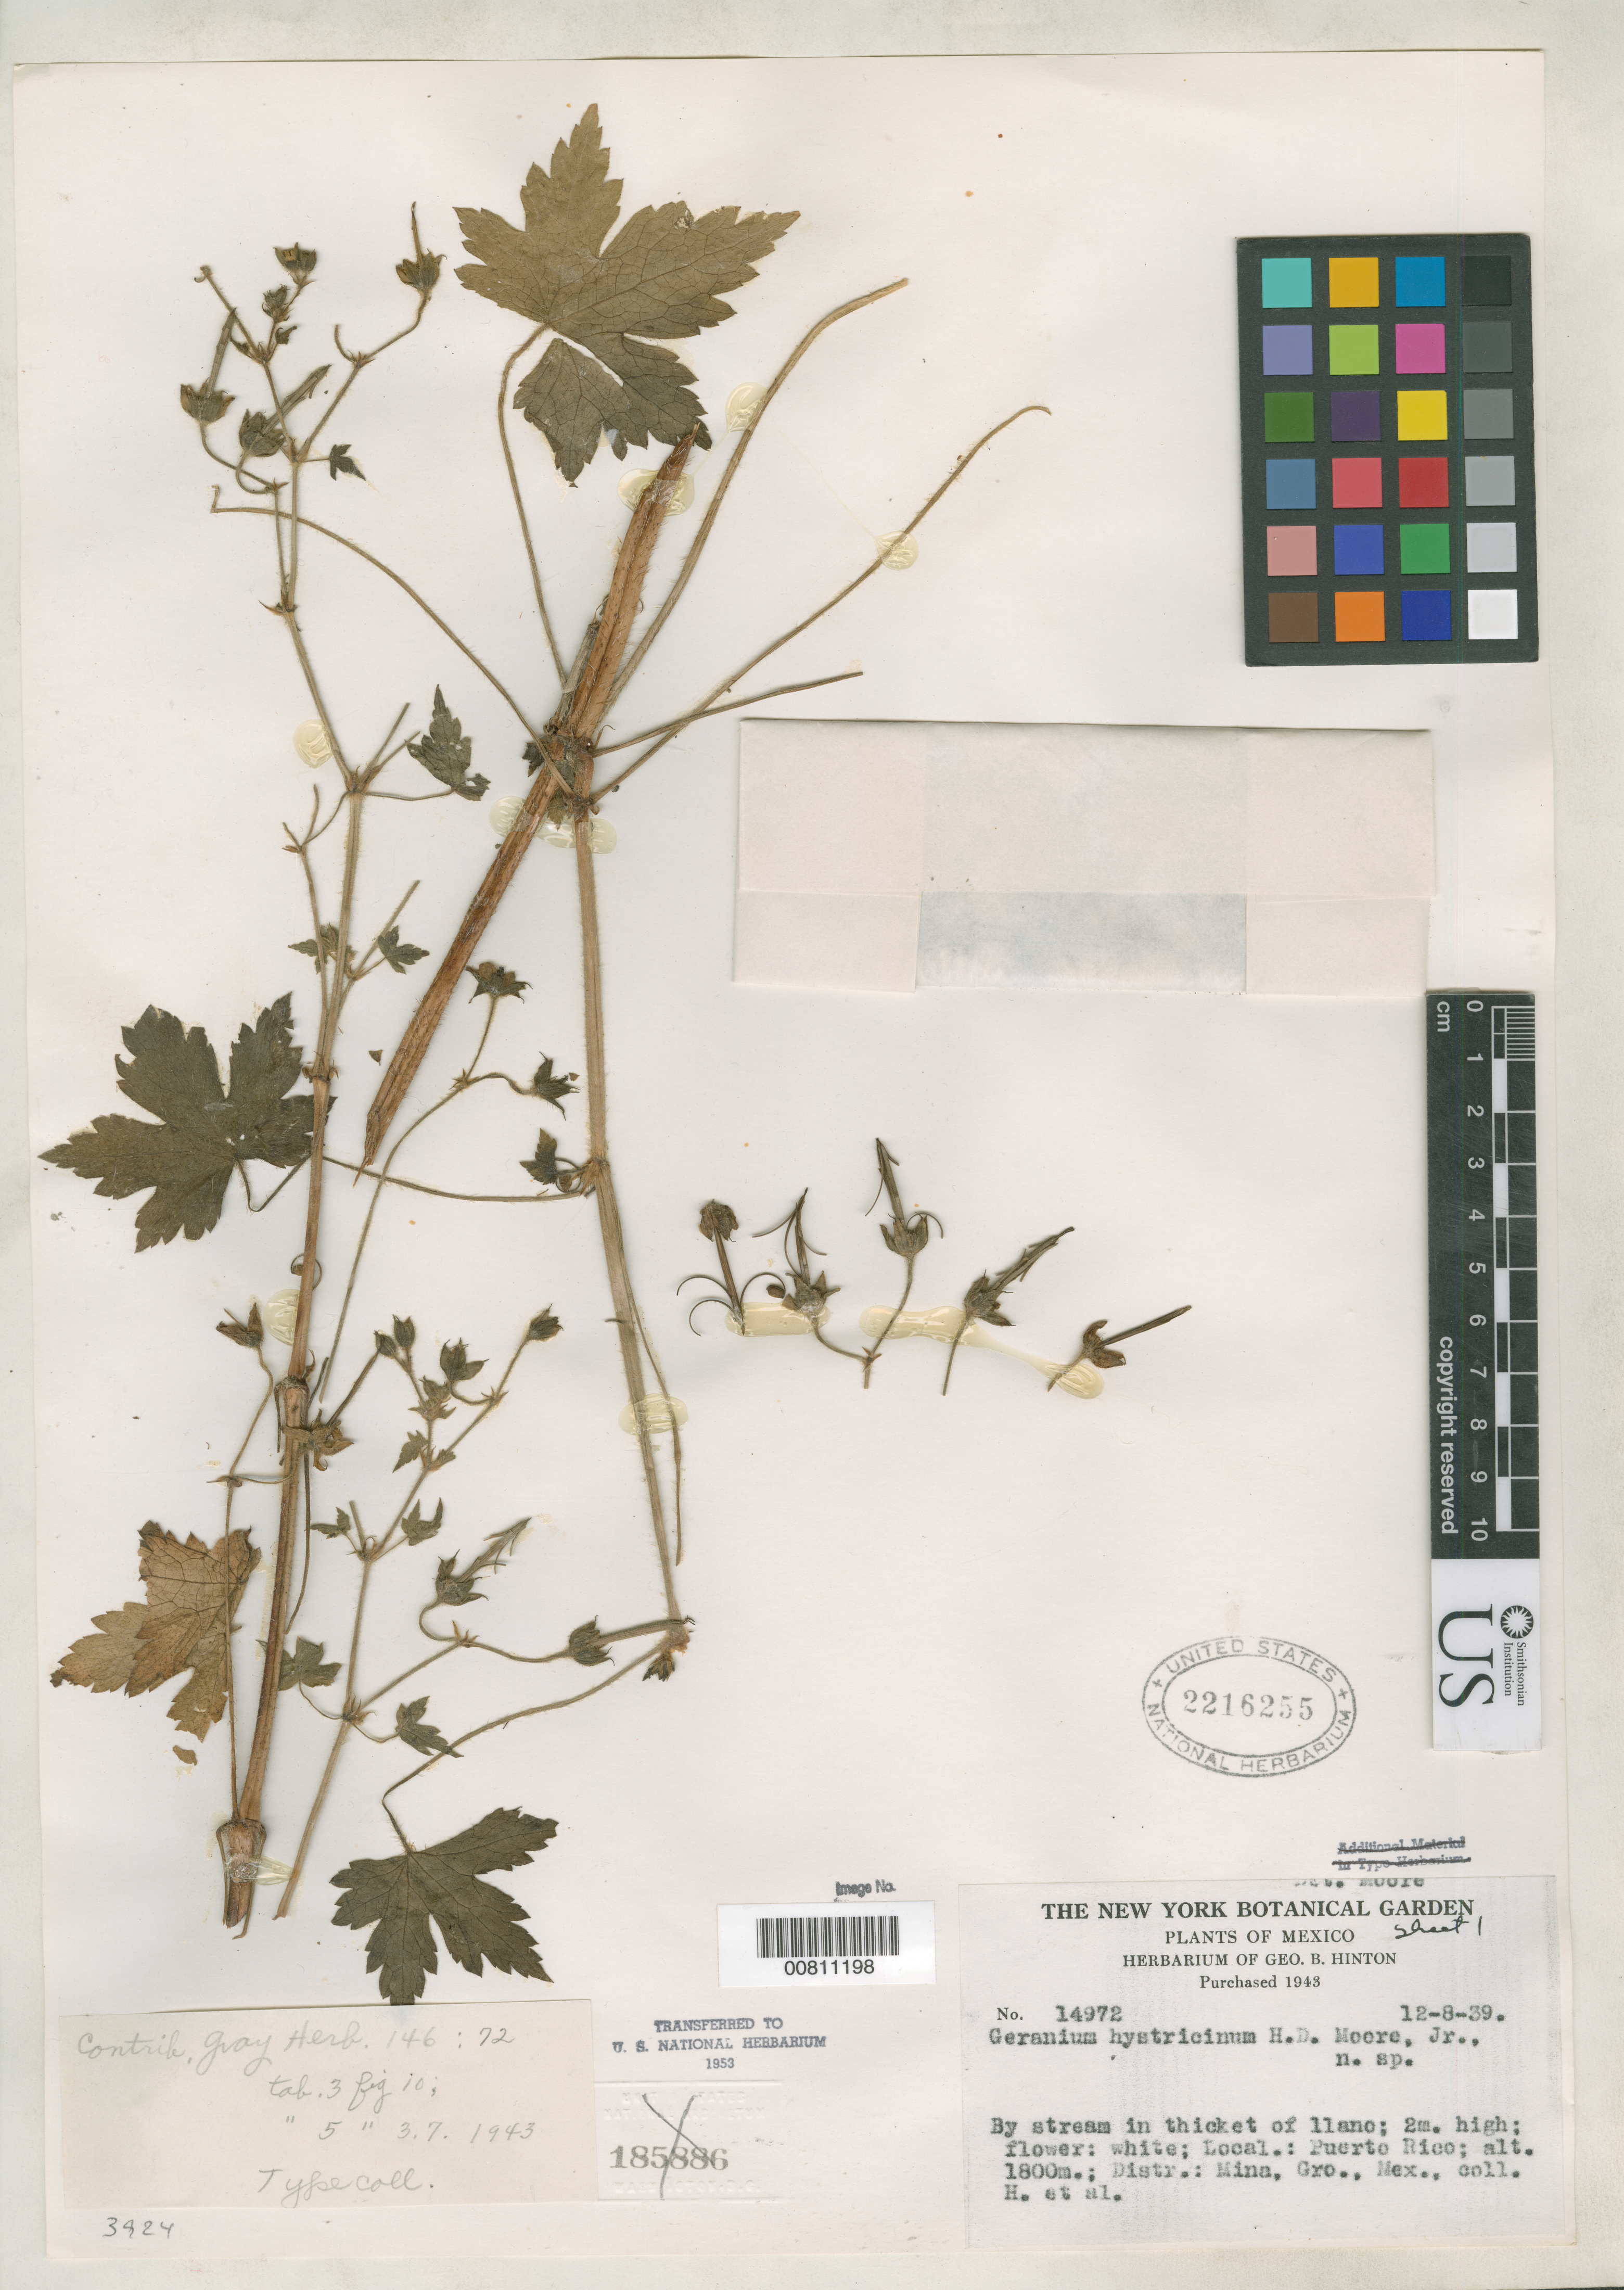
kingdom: Plantae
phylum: Tracheophyta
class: Magnoliopsida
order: Geraniales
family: Geraniaceae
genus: Geranium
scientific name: Geranium hystricinum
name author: H.E. Moore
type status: Isotype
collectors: G. B. Hinton & et al.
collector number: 14972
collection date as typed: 08 Dec 1939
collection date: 1939-12-08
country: Mexico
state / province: Guerrero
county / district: Mina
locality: Puerto Rico.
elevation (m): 1800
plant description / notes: Sheet is annotated "sheet 1" but "sheet 2" not seen.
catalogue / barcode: US 2216255